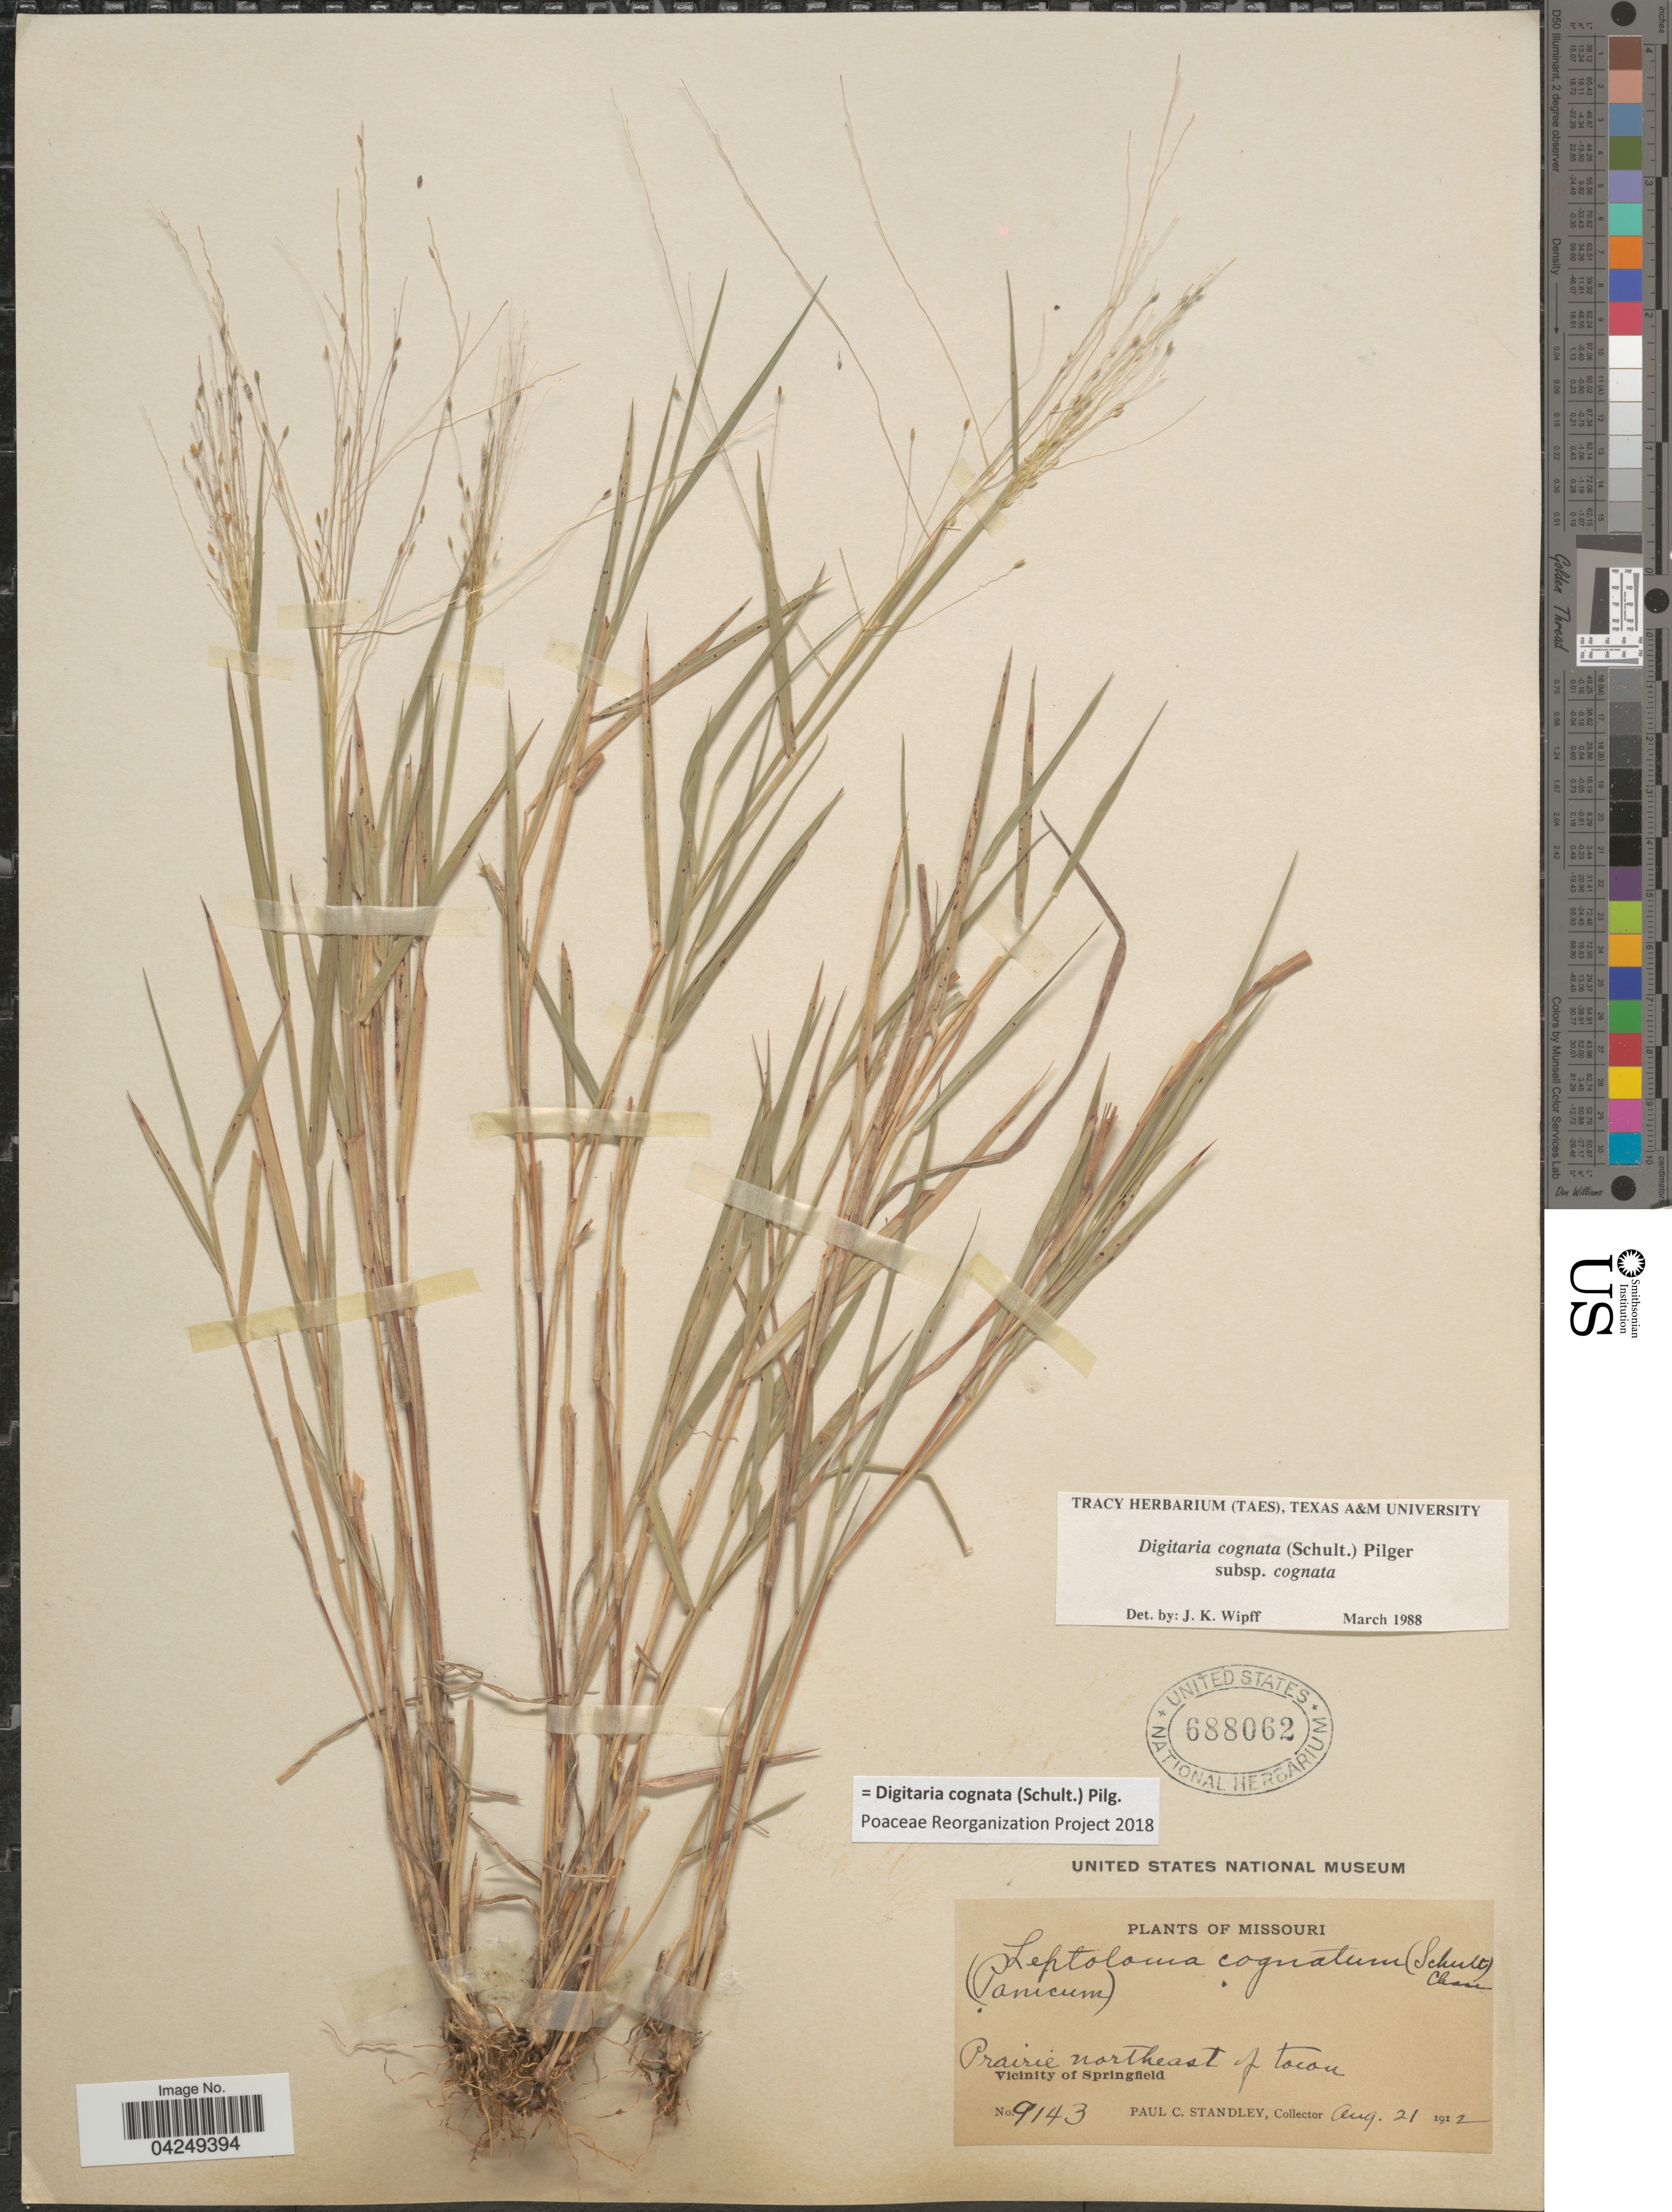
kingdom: Plantae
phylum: Tracheophyta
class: Liliopsida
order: Poales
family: Poaceae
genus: Digitaria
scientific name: Digitaria cognata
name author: (Scult.) Pilg.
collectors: P. C. Standley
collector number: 9143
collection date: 1912-08-21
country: United States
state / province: Missouri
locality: Prairie northeast of tocon. Vicinity of Springfield.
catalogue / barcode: US 688062